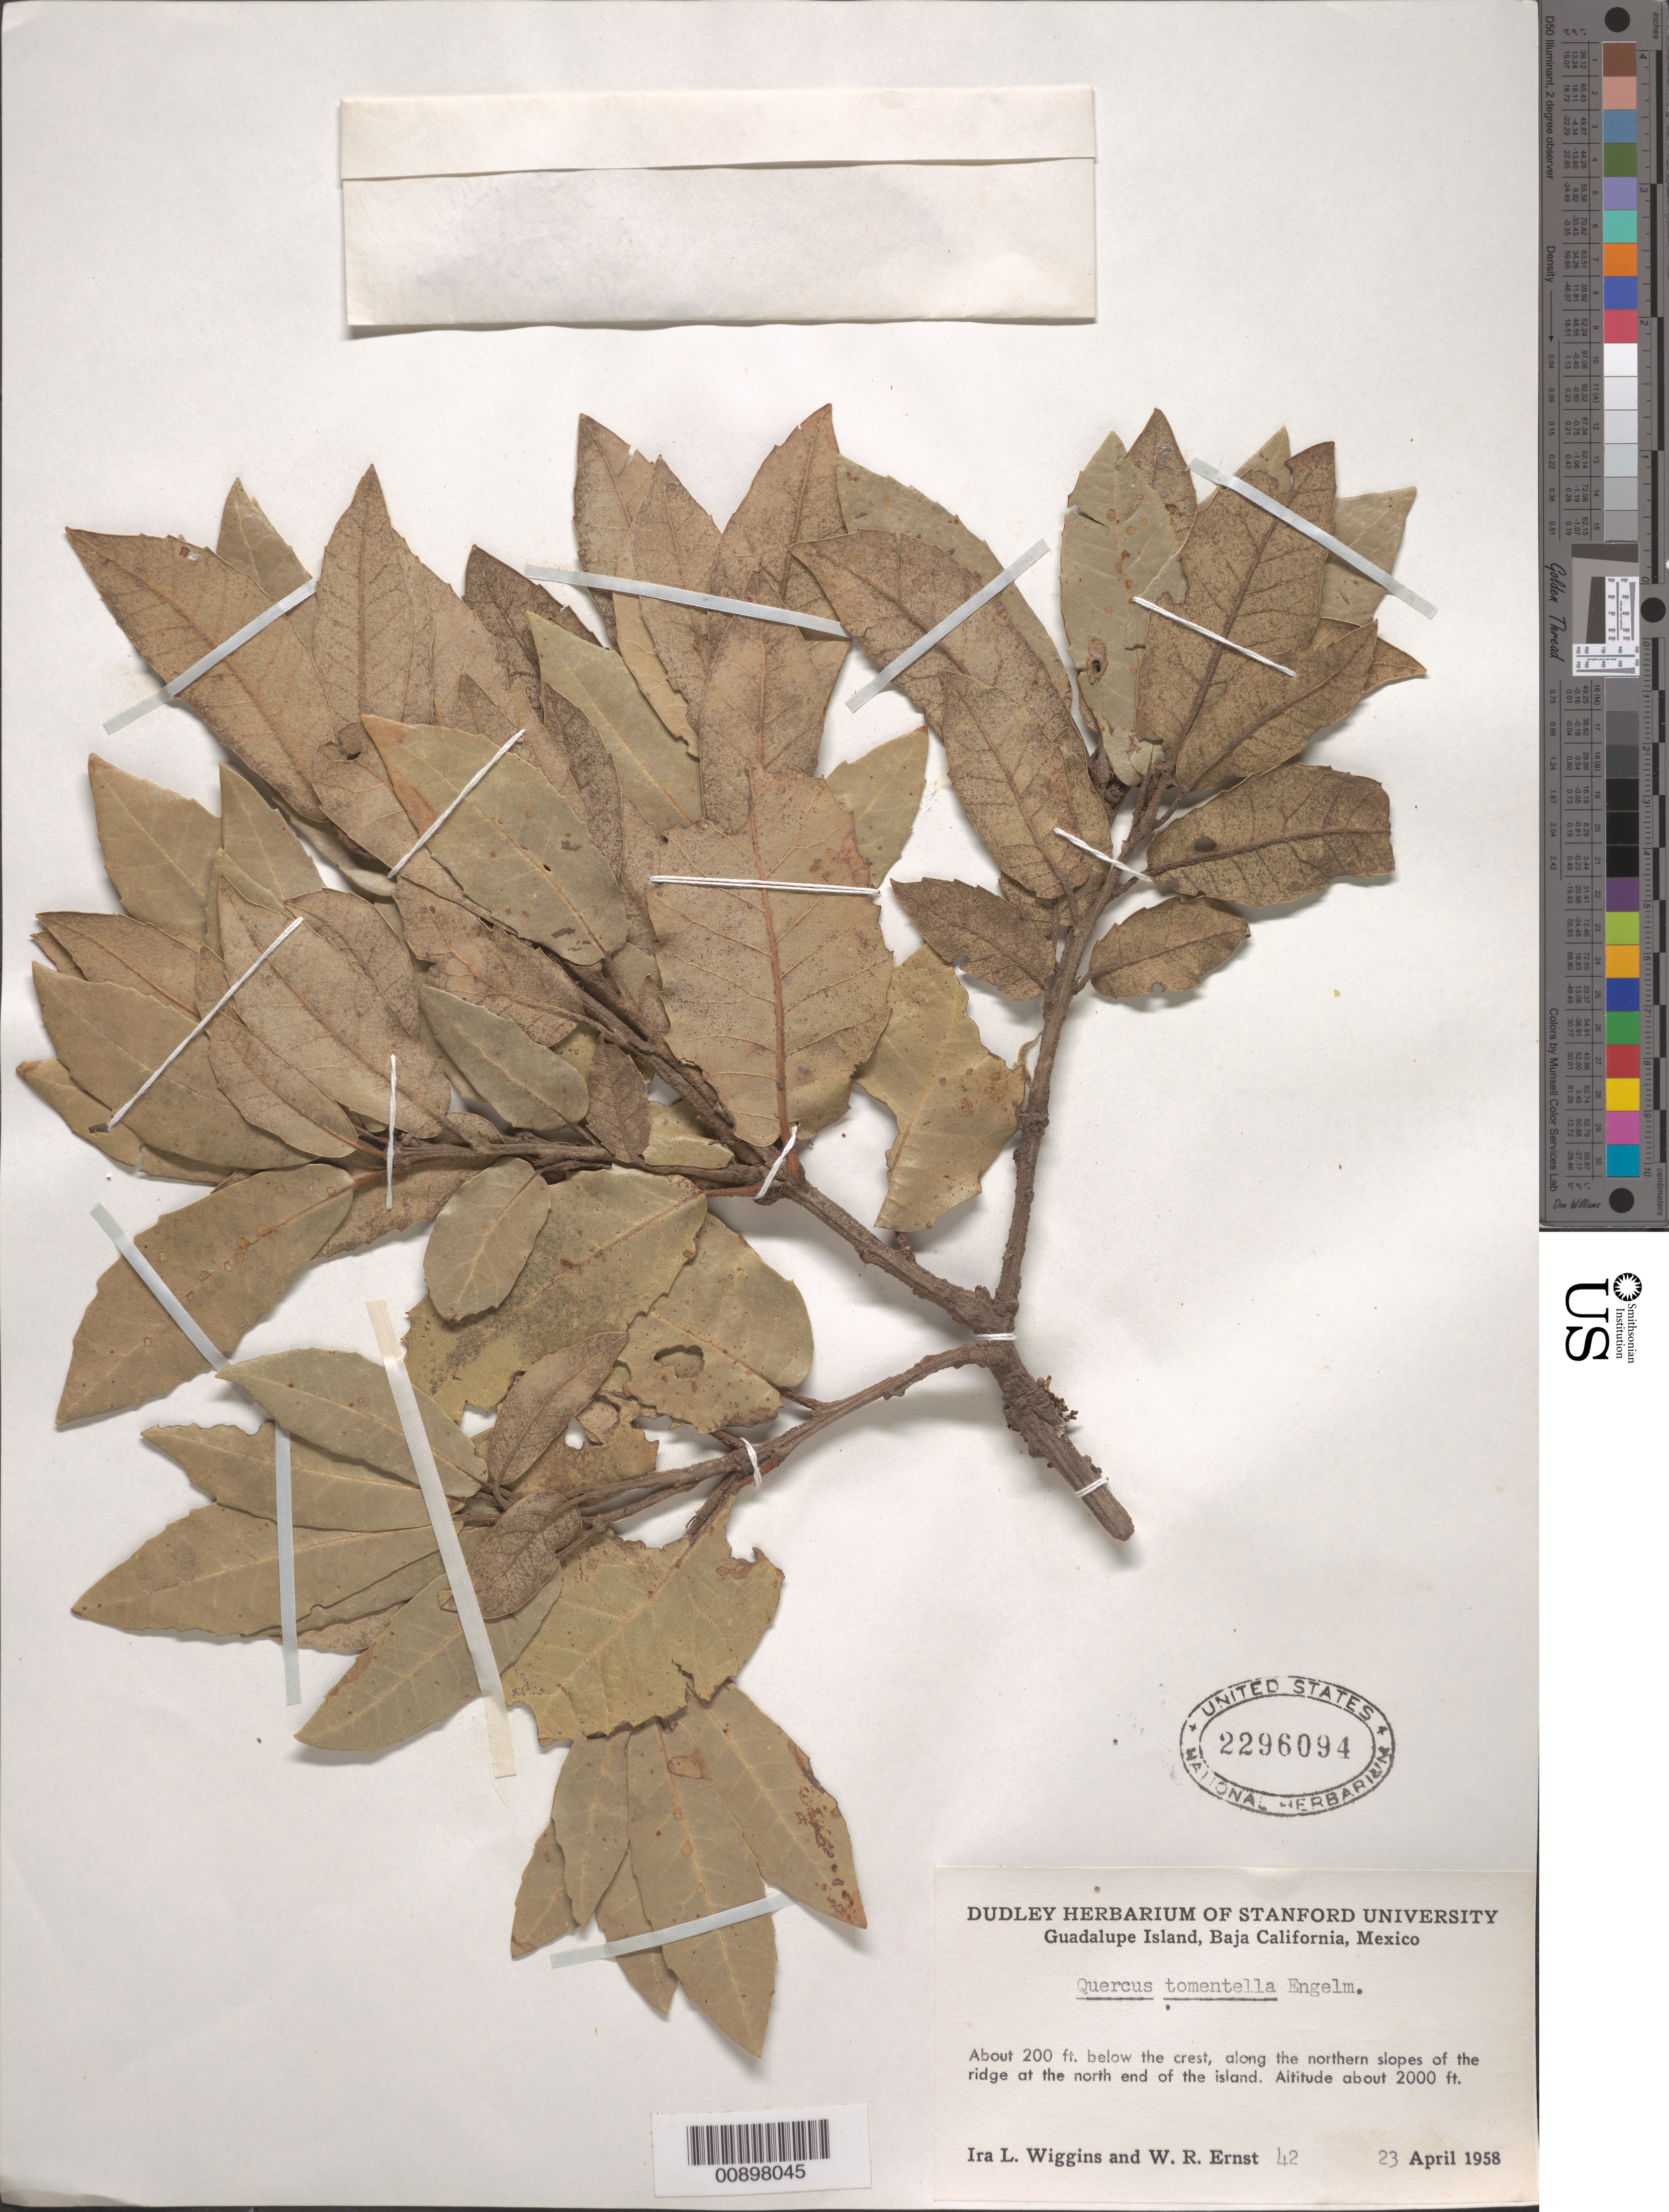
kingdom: Plantae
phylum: Tracheophyta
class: Magnoliopsida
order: Fagales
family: Fagaceae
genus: Quercus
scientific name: Quercus tomentella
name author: Engelm.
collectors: I. L. Wiggins & W. R. Ernst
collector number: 42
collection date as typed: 23 Apr 1958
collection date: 1958-04-23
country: Mexico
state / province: Baja California Norte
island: Guadalupe I.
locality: Guadalupe Island. About 200 ft. below the crest, along the northern slopes of the ridge at the north end of the island.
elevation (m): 610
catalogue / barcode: US 2296094